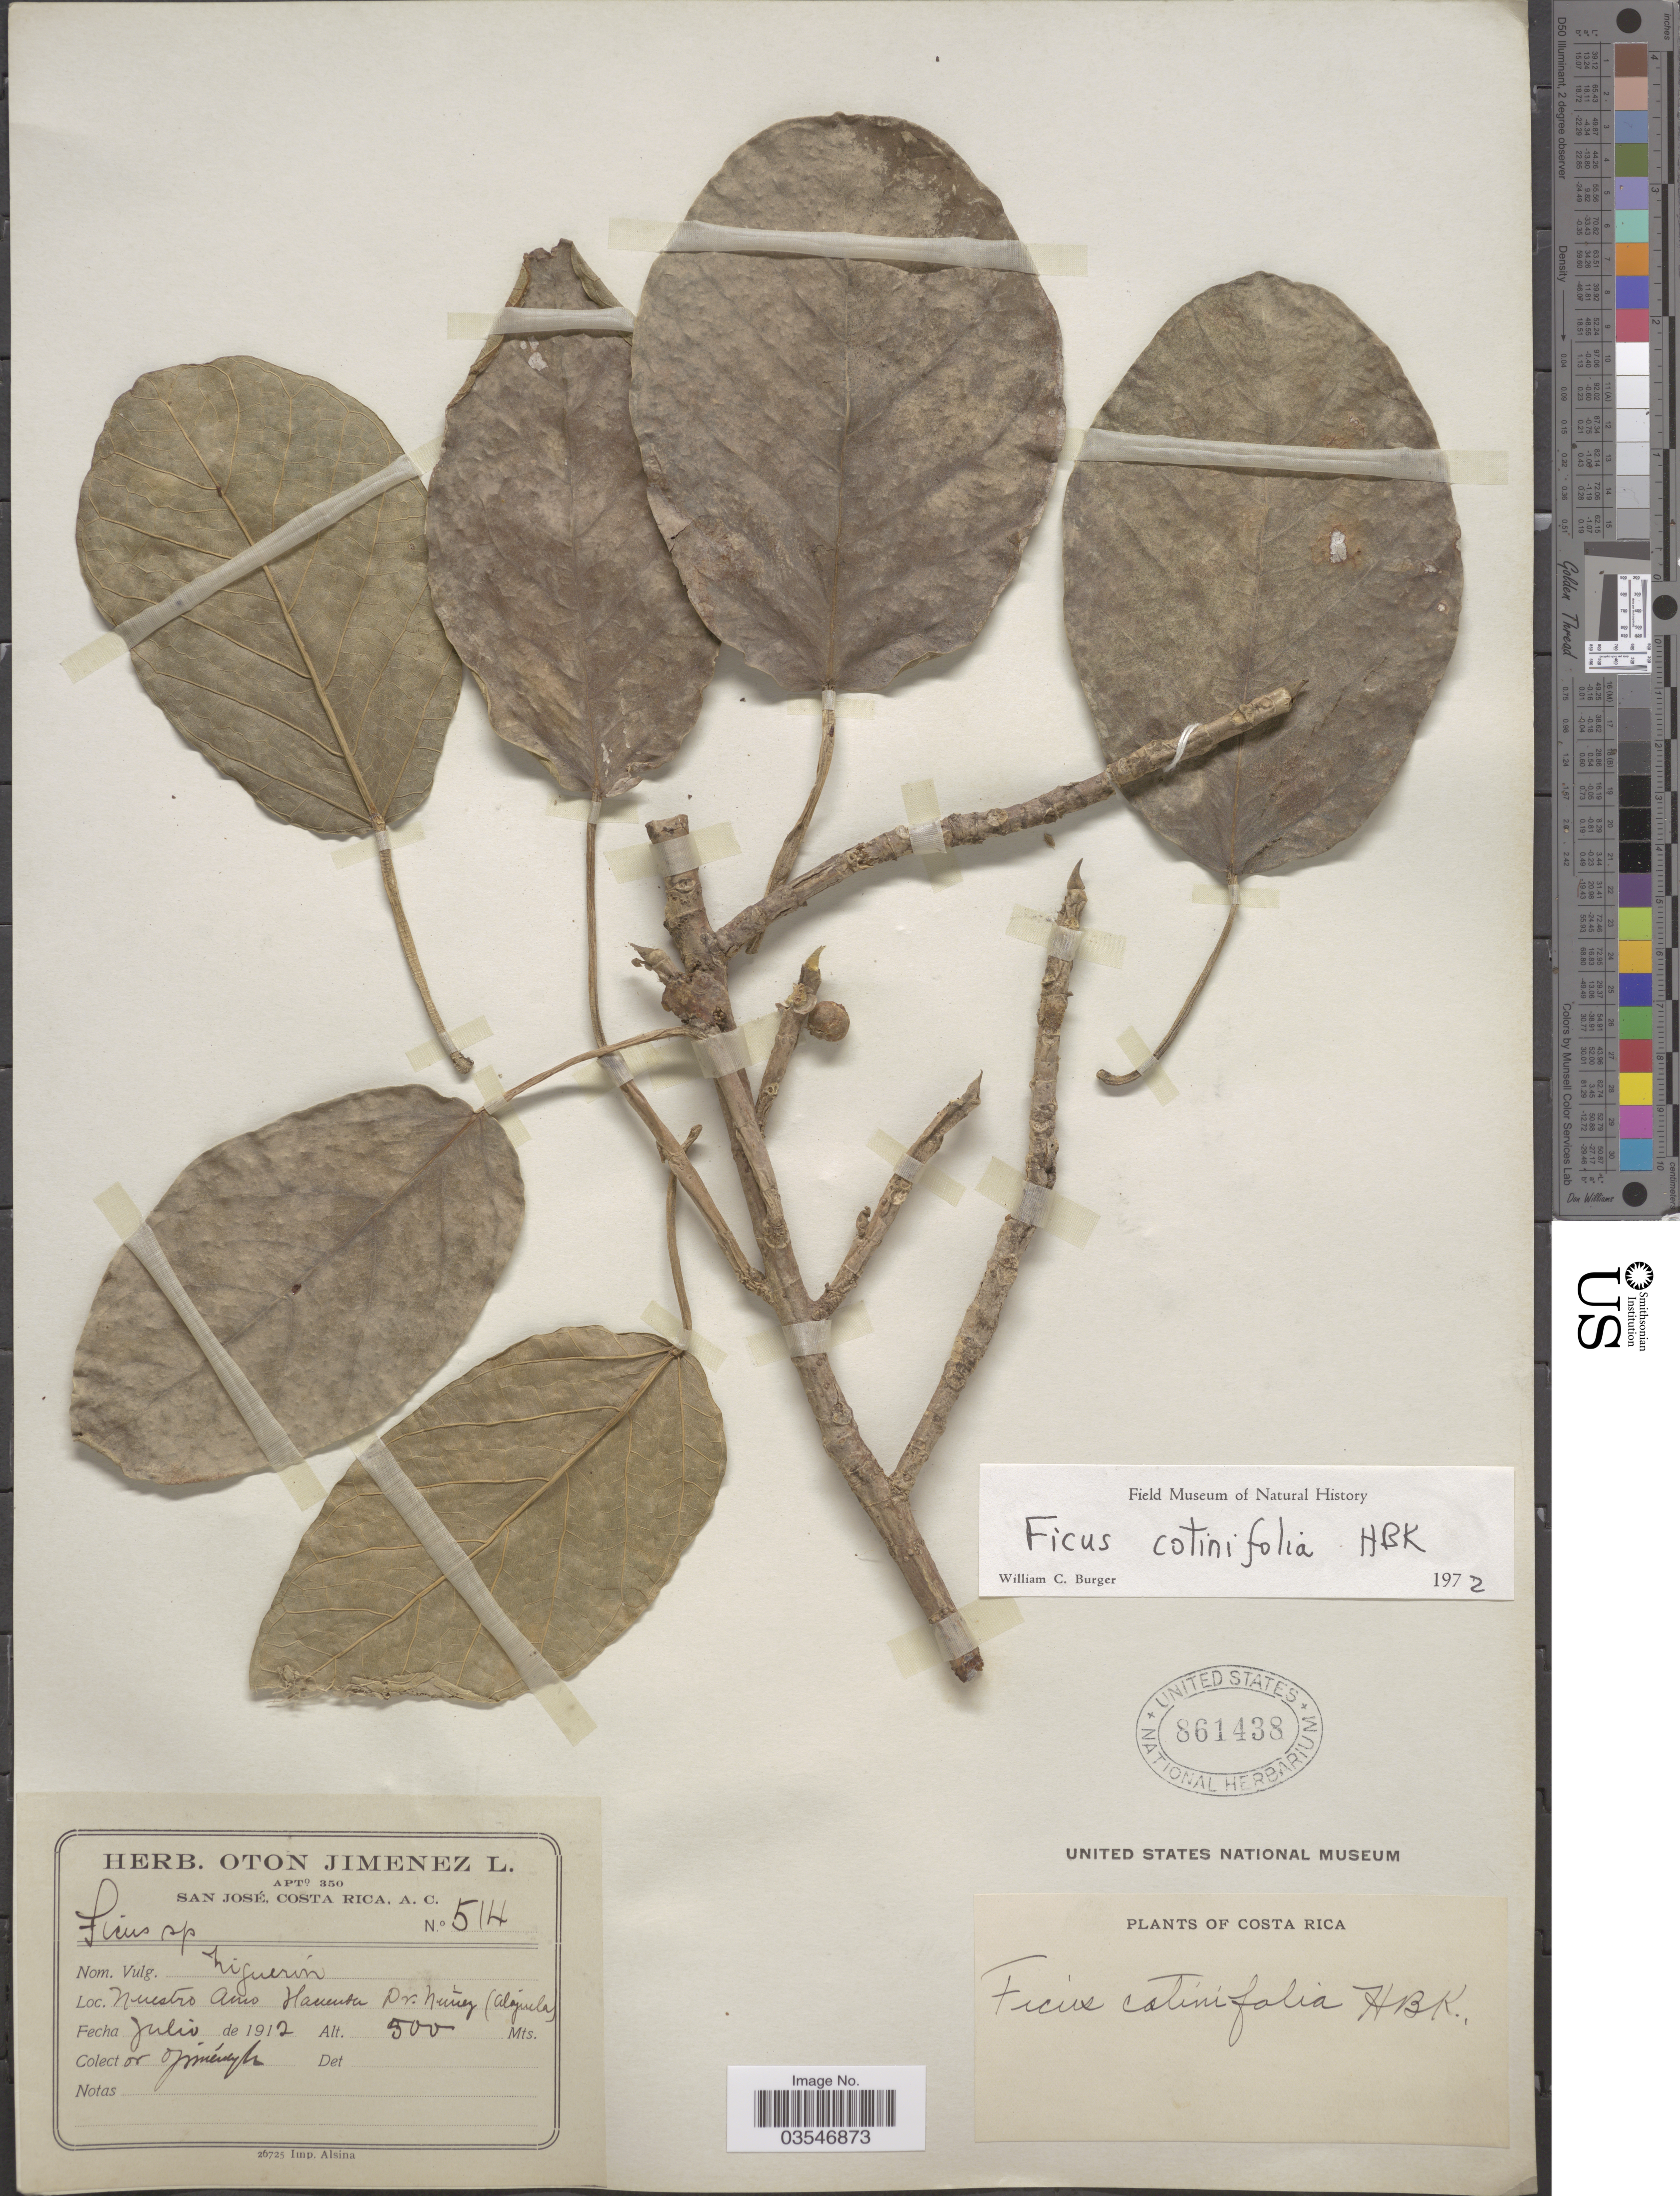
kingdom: Plantae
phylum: Tracheophyta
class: Magnoliopsida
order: Rosales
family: Moraceae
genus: Ficus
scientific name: Ficus cotinifolia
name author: Kunth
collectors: O. Jiménez L.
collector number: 514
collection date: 1912-07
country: Costa Rica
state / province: Alajuela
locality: Nuestro Amo, Hacienda Dr. Núñez (Alajuela)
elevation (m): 500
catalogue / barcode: US 861438